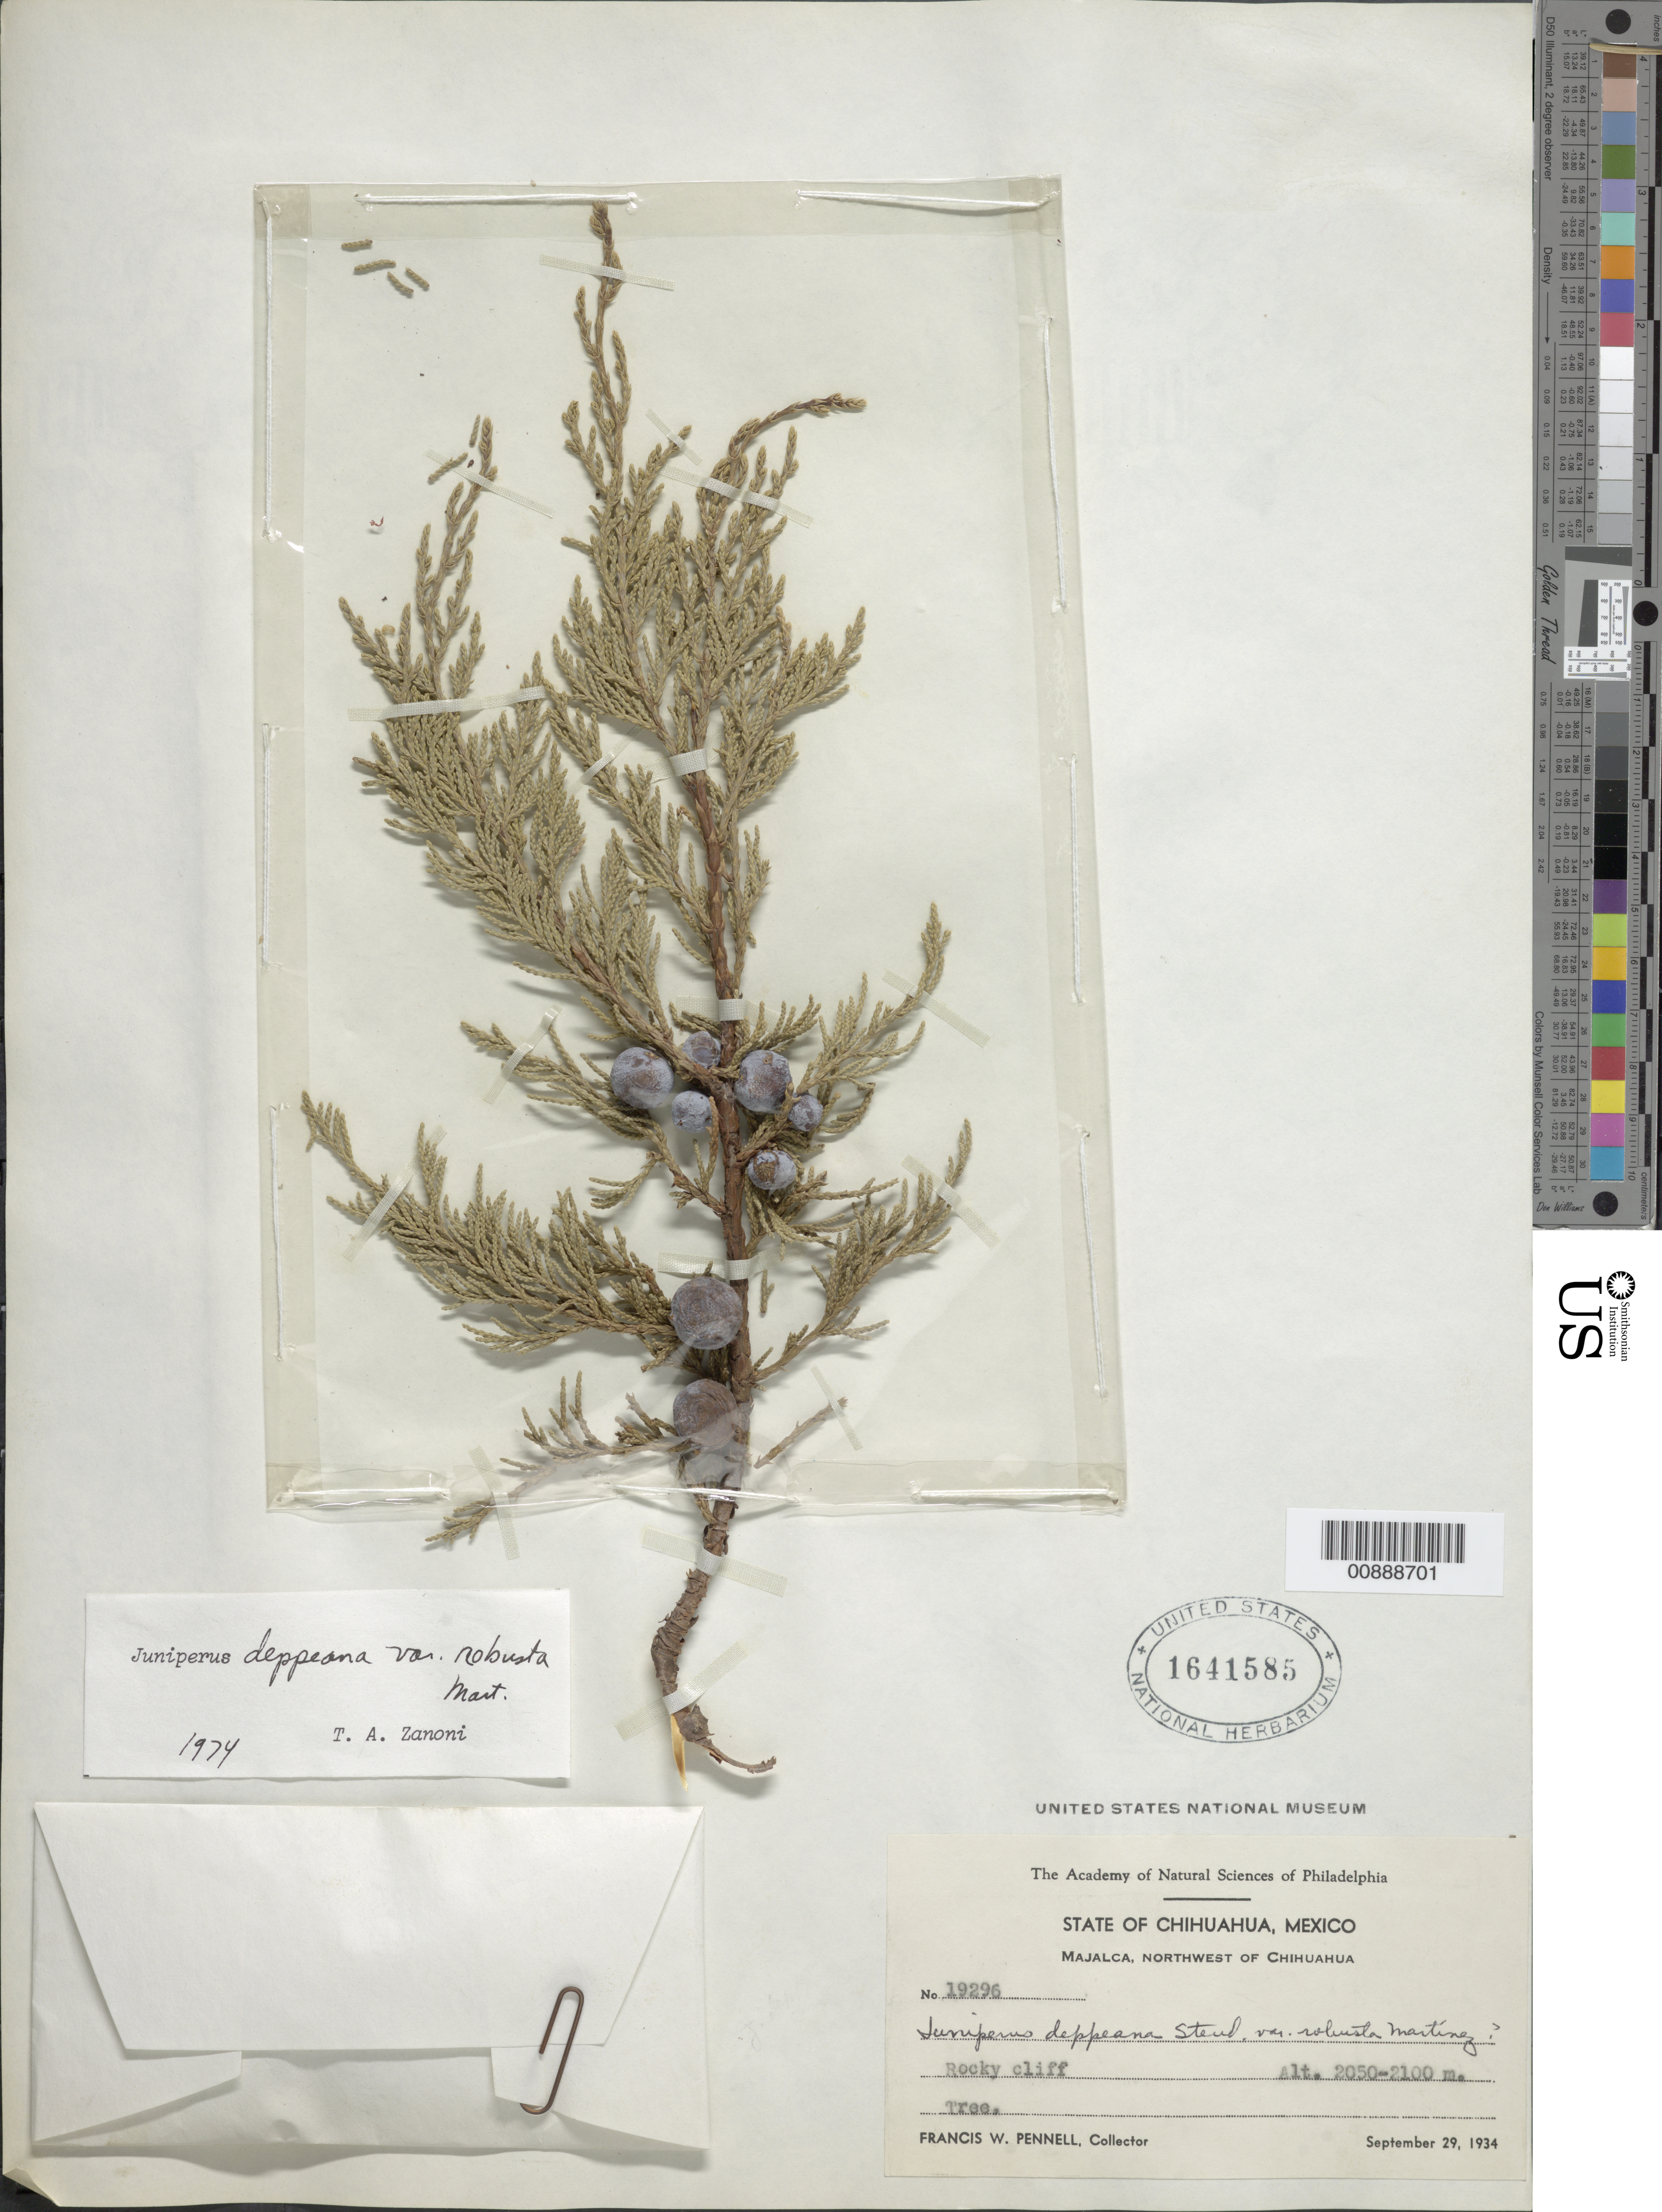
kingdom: Plantae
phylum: Tracheophyta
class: Pinopsida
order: Pinales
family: Cupressaceae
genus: Juniperus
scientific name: Juniperus deppeana var. robusta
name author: Martínez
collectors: F. W. Pennell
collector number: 19296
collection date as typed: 29 Sep 1934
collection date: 1934-09-29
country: Mexico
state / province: Chihuahua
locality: Majalca, northwest of Chihuahua.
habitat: Rocky cliff.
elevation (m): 2100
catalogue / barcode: US 1641585